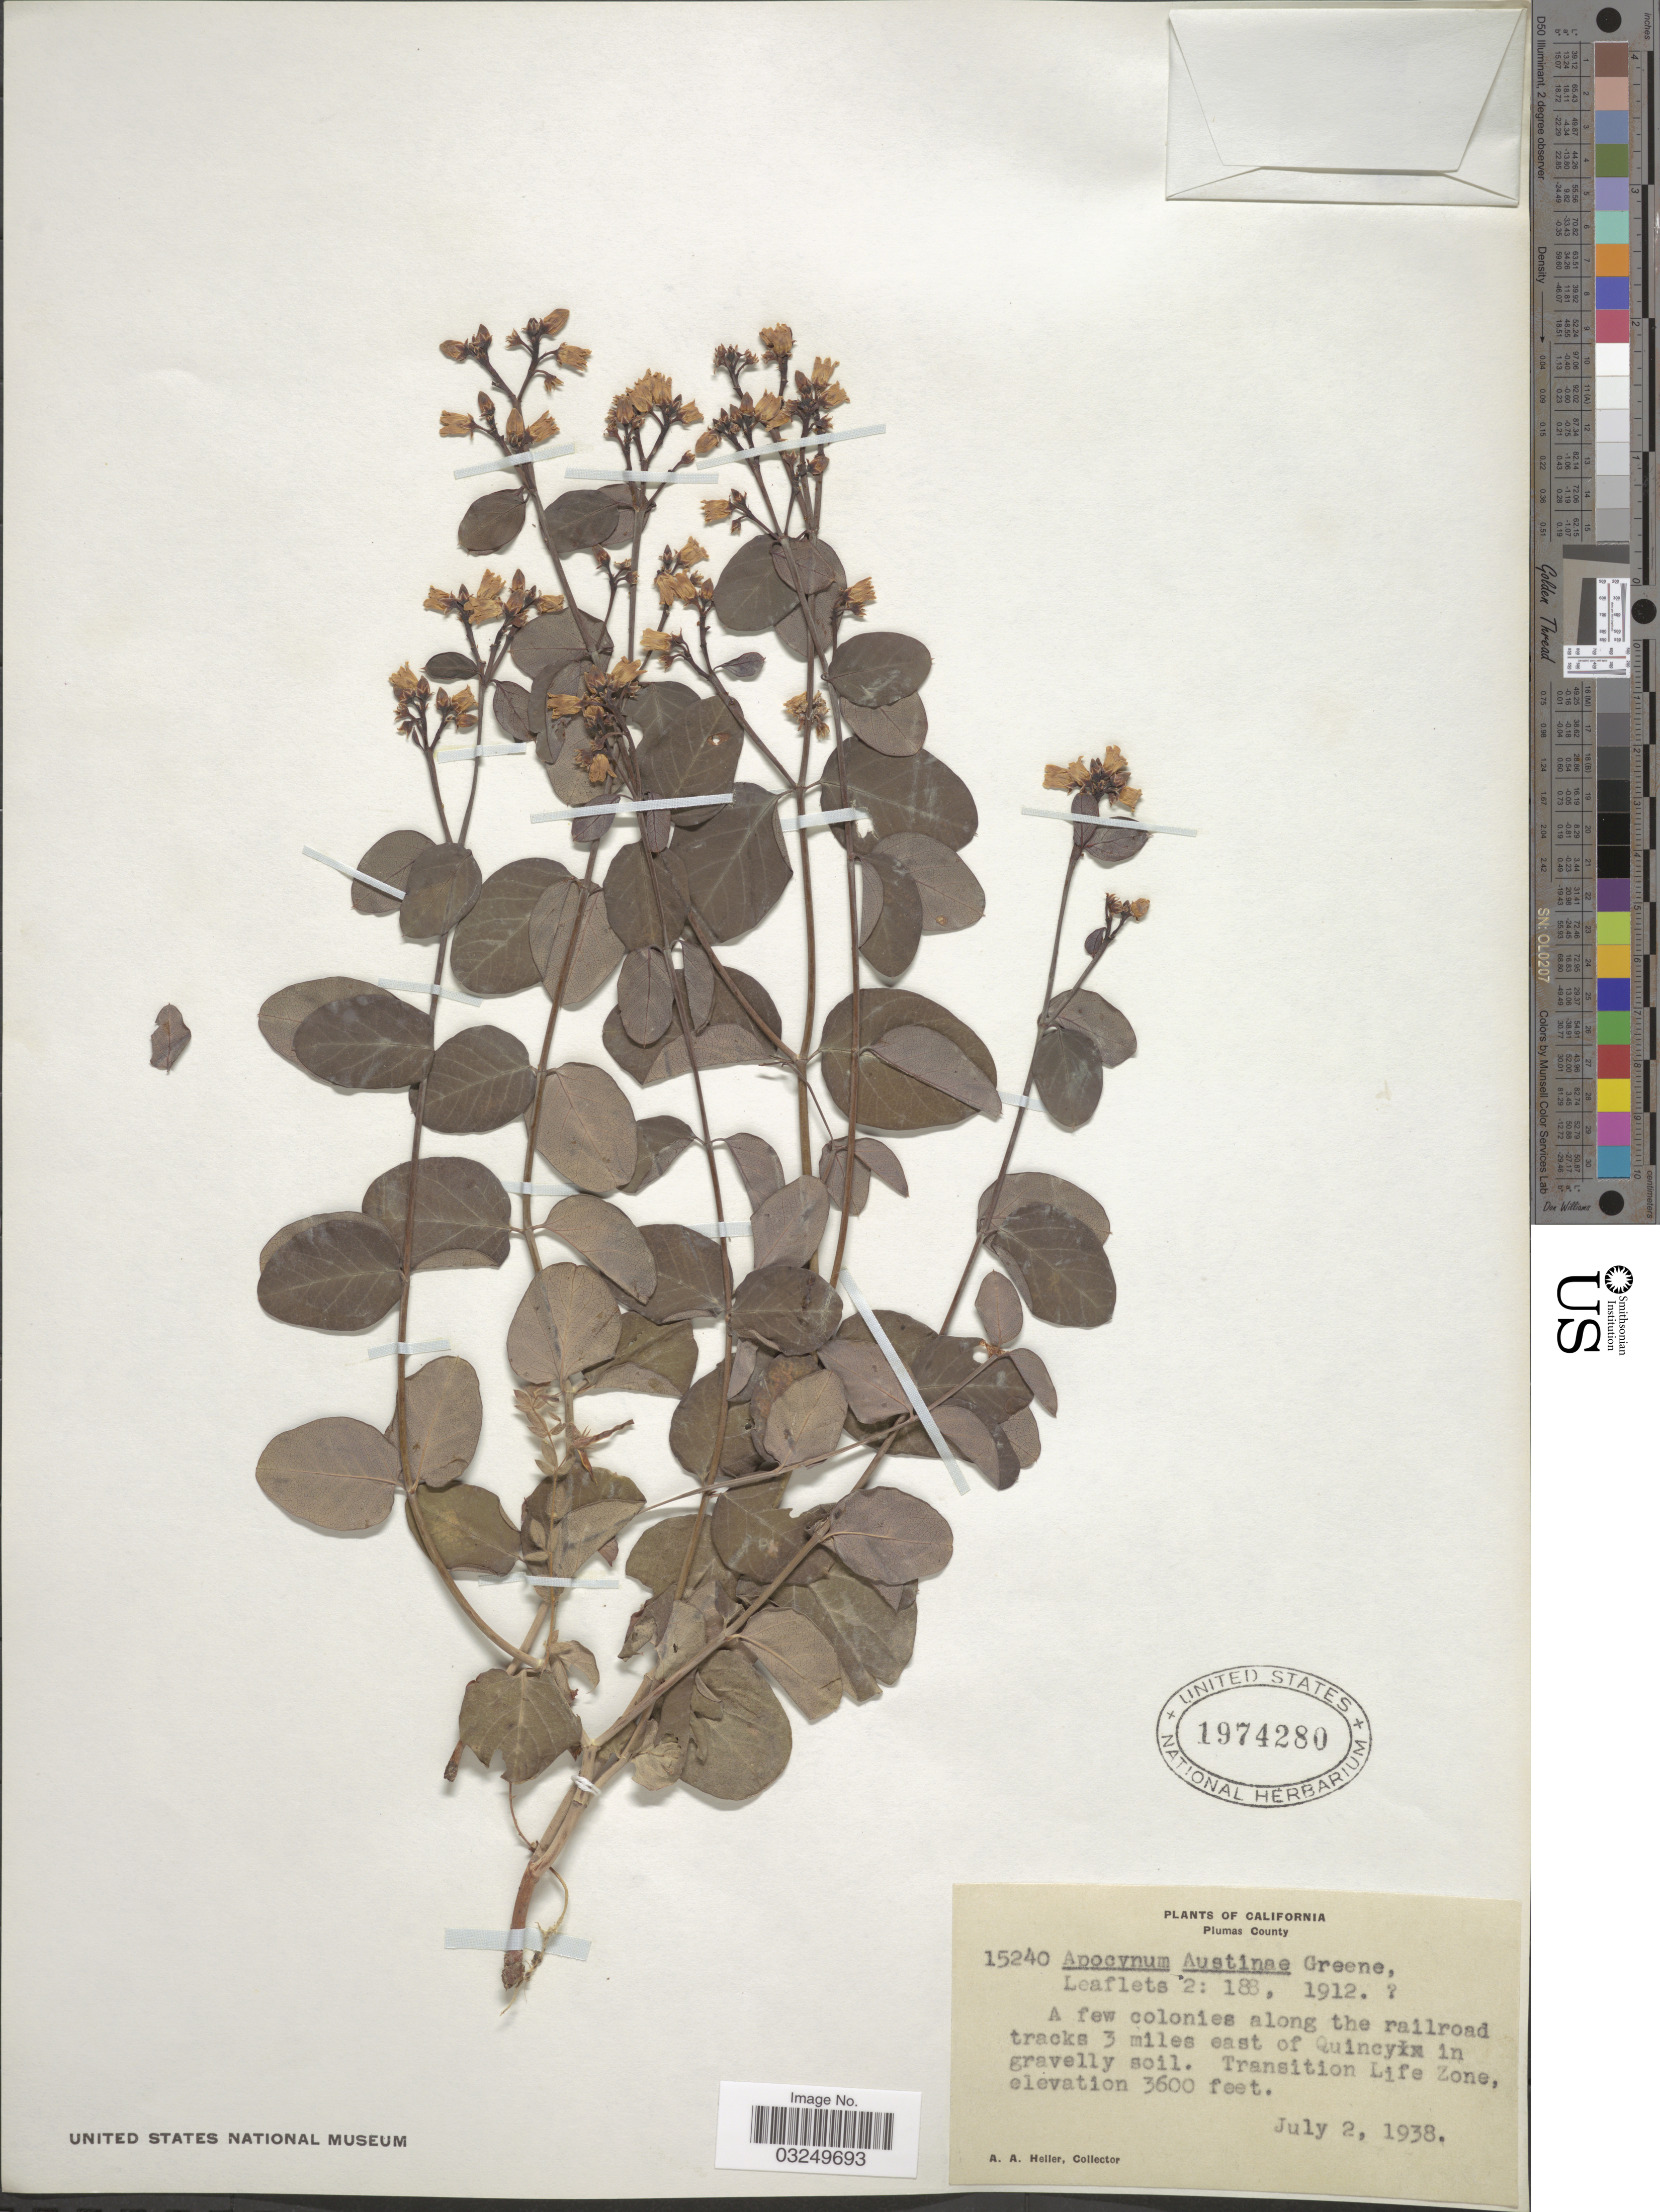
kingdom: Plantae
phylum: Tracheophyta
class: Magnoliopsida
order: Gentianales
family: Apocynaceae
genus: Apocynum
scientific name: Apocynum austinae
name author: S.W. Greene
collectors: A. A. Heller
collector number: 15240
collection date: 1938-07-02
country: United States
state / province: California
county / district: Plumas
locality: Plumas County. Along the railroad tracks 3 miles east of Quincy. Transition Life Zone.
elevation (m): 1097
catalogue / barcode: US 1974280